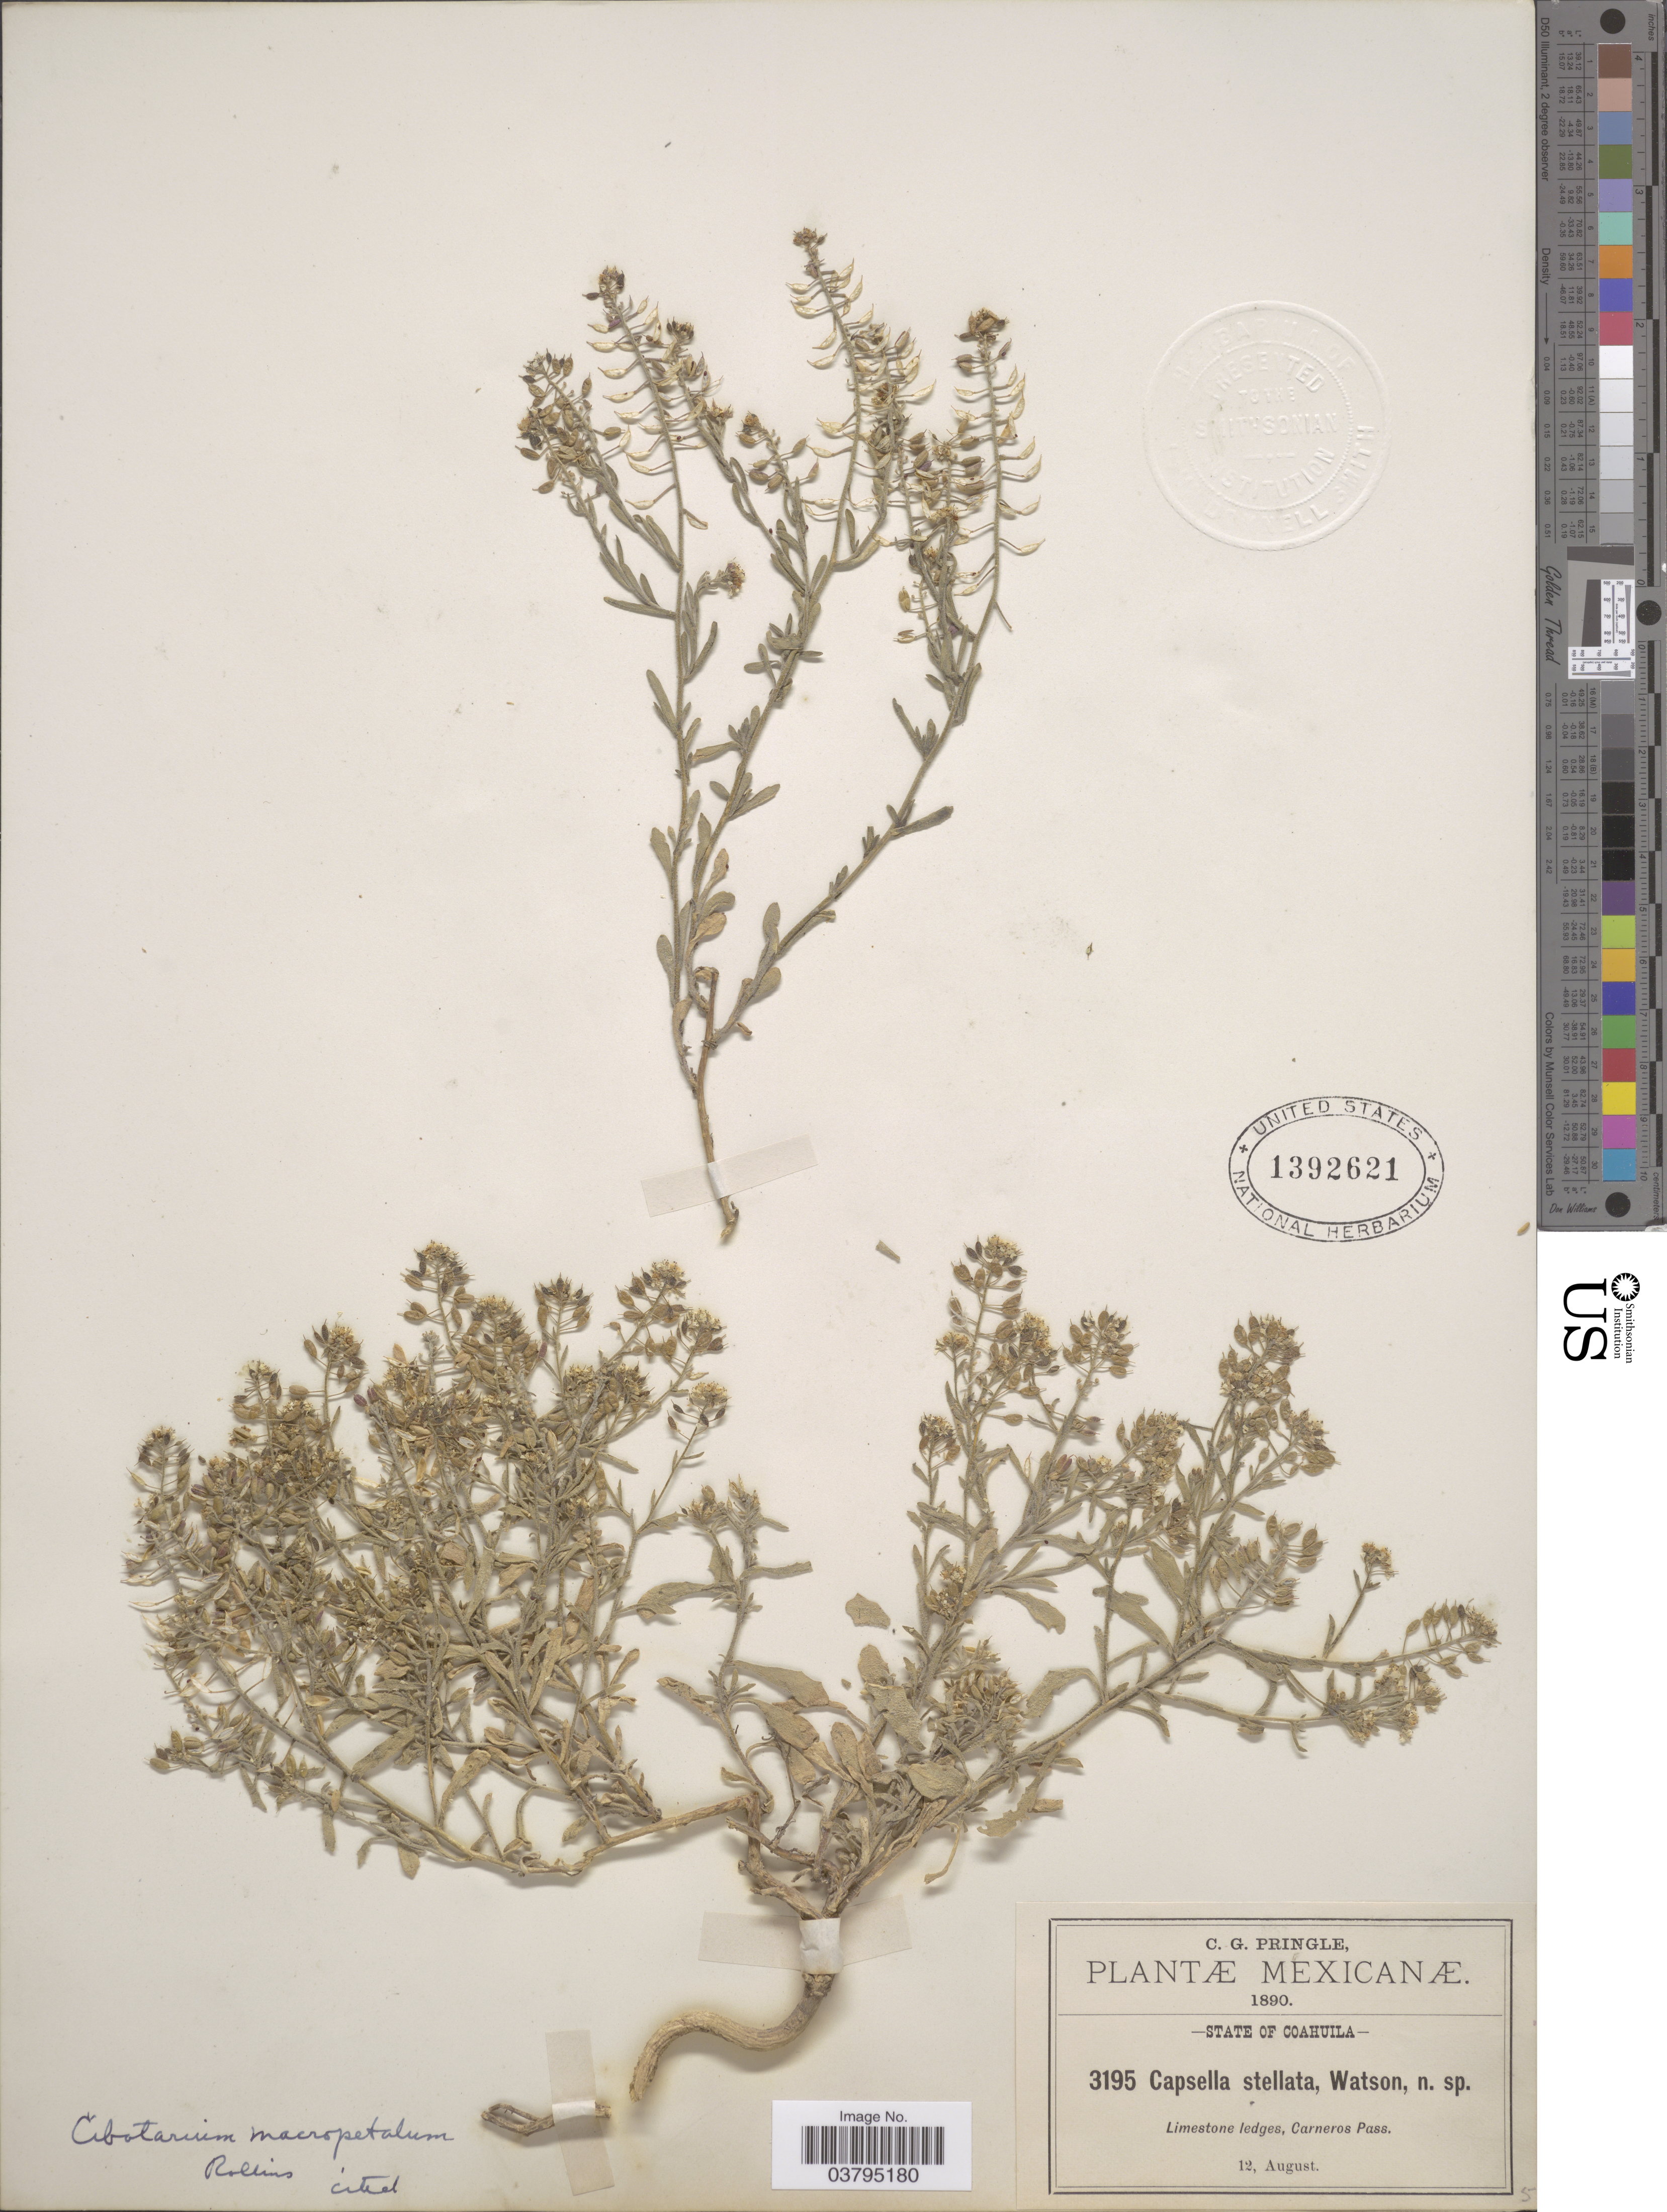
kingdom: Plantae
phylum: Tracheophyta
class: Magnoliopsida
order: Brassicales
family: Brassicaceae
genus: Sphaerocardamum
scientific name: Sphaerocardamum macropetalum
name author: (Rollins) Rollins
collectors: C. G. Pringle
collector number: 3195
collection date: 1890-08-12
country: Mexico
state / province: Coahuila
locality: Limestone ledges, Carneros Pass.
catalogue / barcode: US 1392621